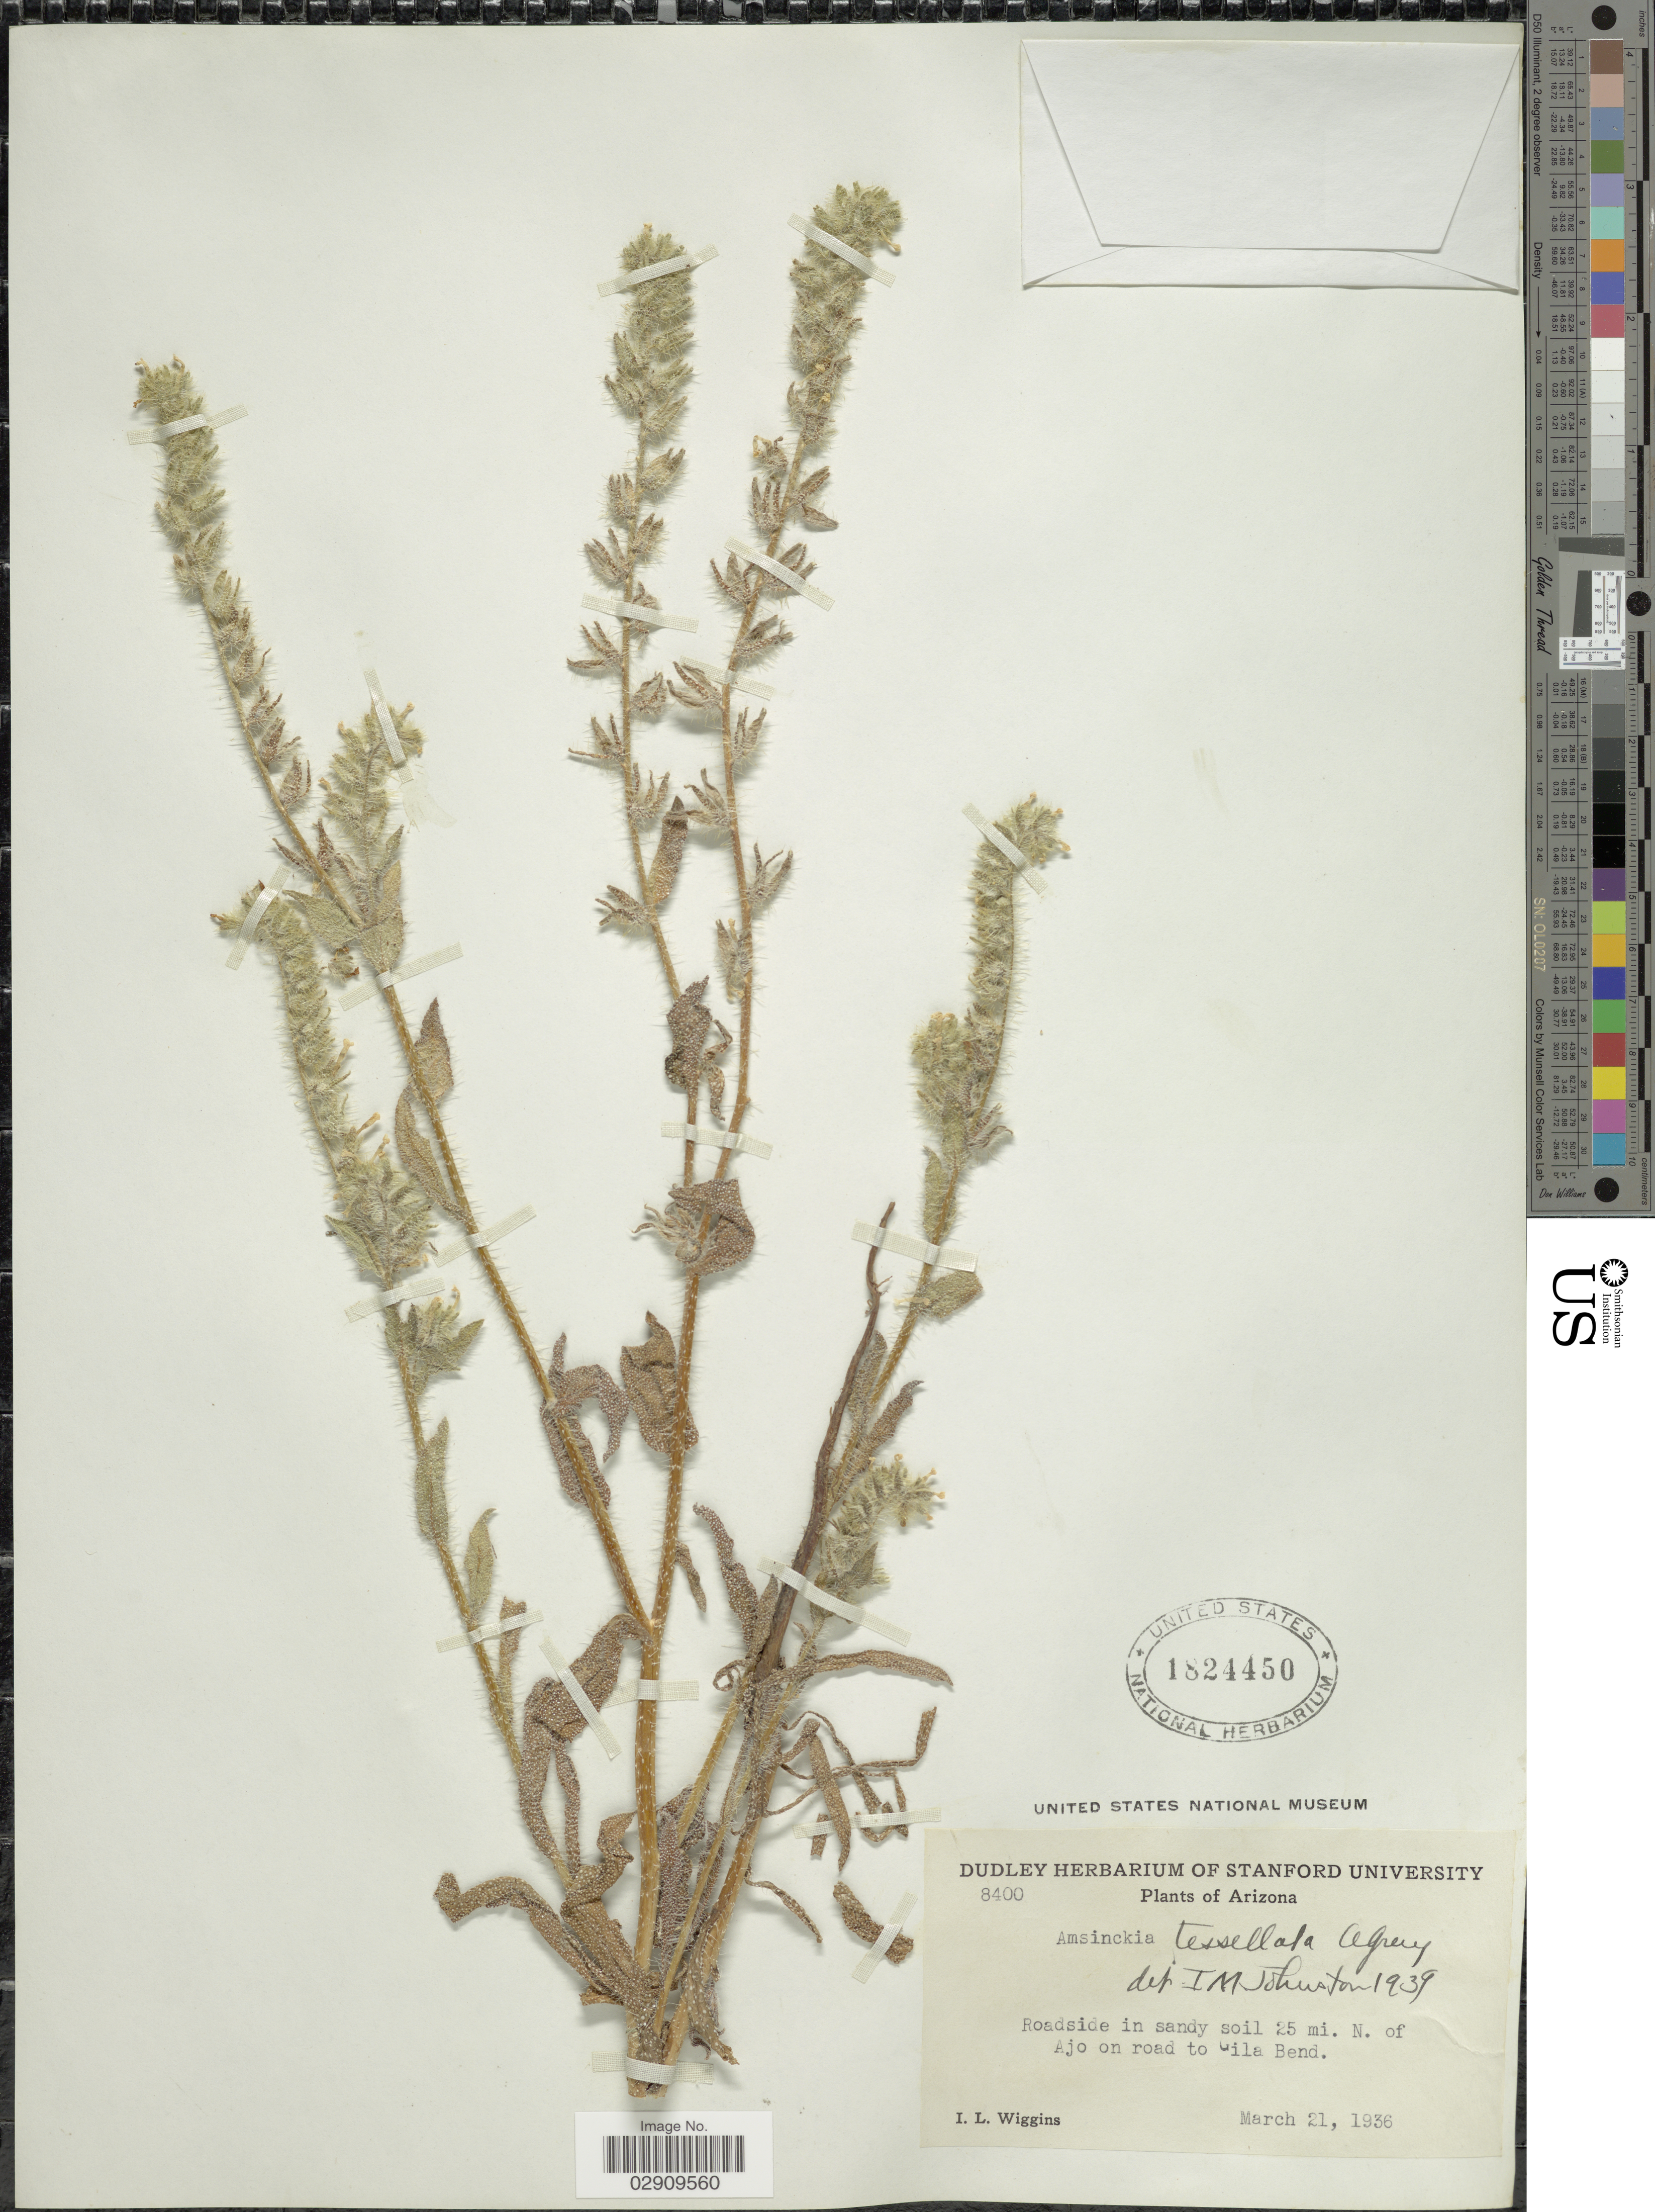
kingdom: Plantae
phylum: Tracheophyta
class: Magnoliopsida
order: Boraginales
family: Boraginaceae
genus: Amsinckia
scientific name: Amsinckia tessellata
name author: A. Gray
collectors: I. L. Wiggins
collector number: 8400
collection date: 1936-03-21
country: United States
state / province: Arizona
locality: Roadside in sandy soil 25 mi. N. of Ajo on road to Gila Bend.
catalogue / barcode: US 1824450